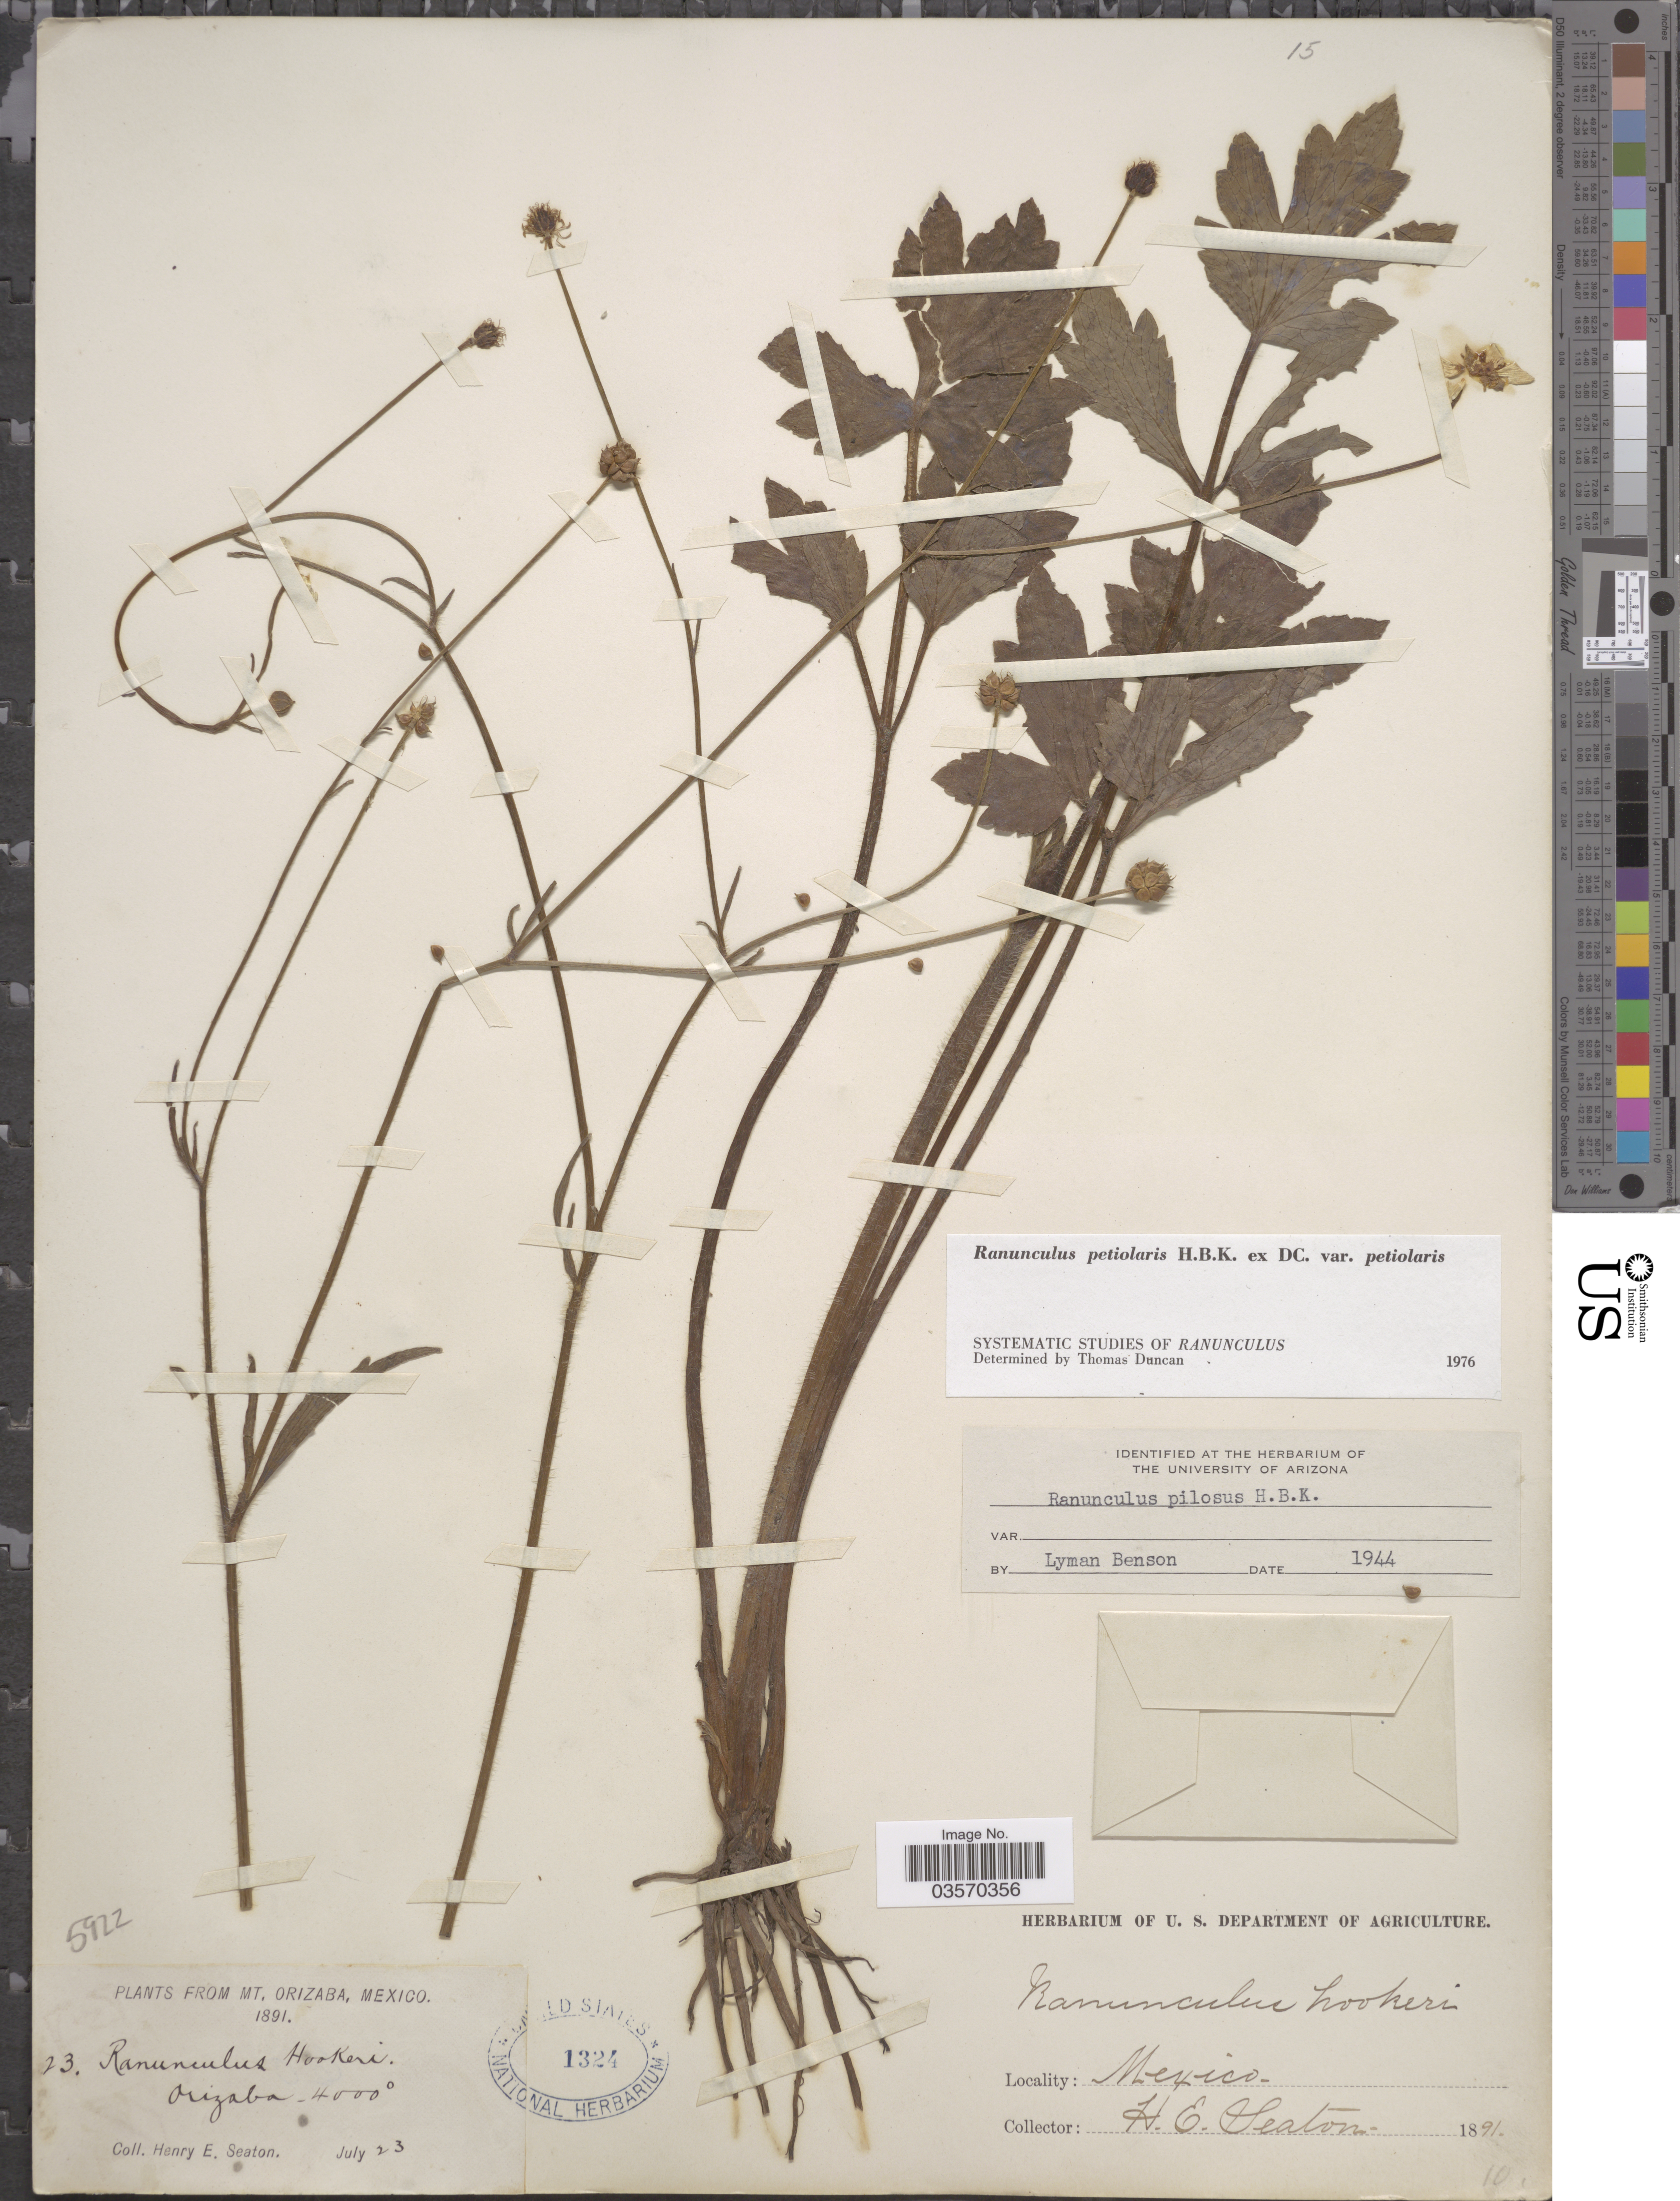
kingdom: Plantae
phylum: Tracheophyta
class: Magnoliopsida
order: Ranunculales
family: Ranunculaceae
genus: Ranunculus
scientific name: Ranunculus petiolaris var. petiolaris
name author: Kunth ex DC.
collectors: H. E. Seaton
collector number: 23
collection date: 1891-07-23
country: Mexico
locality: Mt. Orizaba. Orizaba.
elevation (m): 1219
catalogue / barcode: US 1324